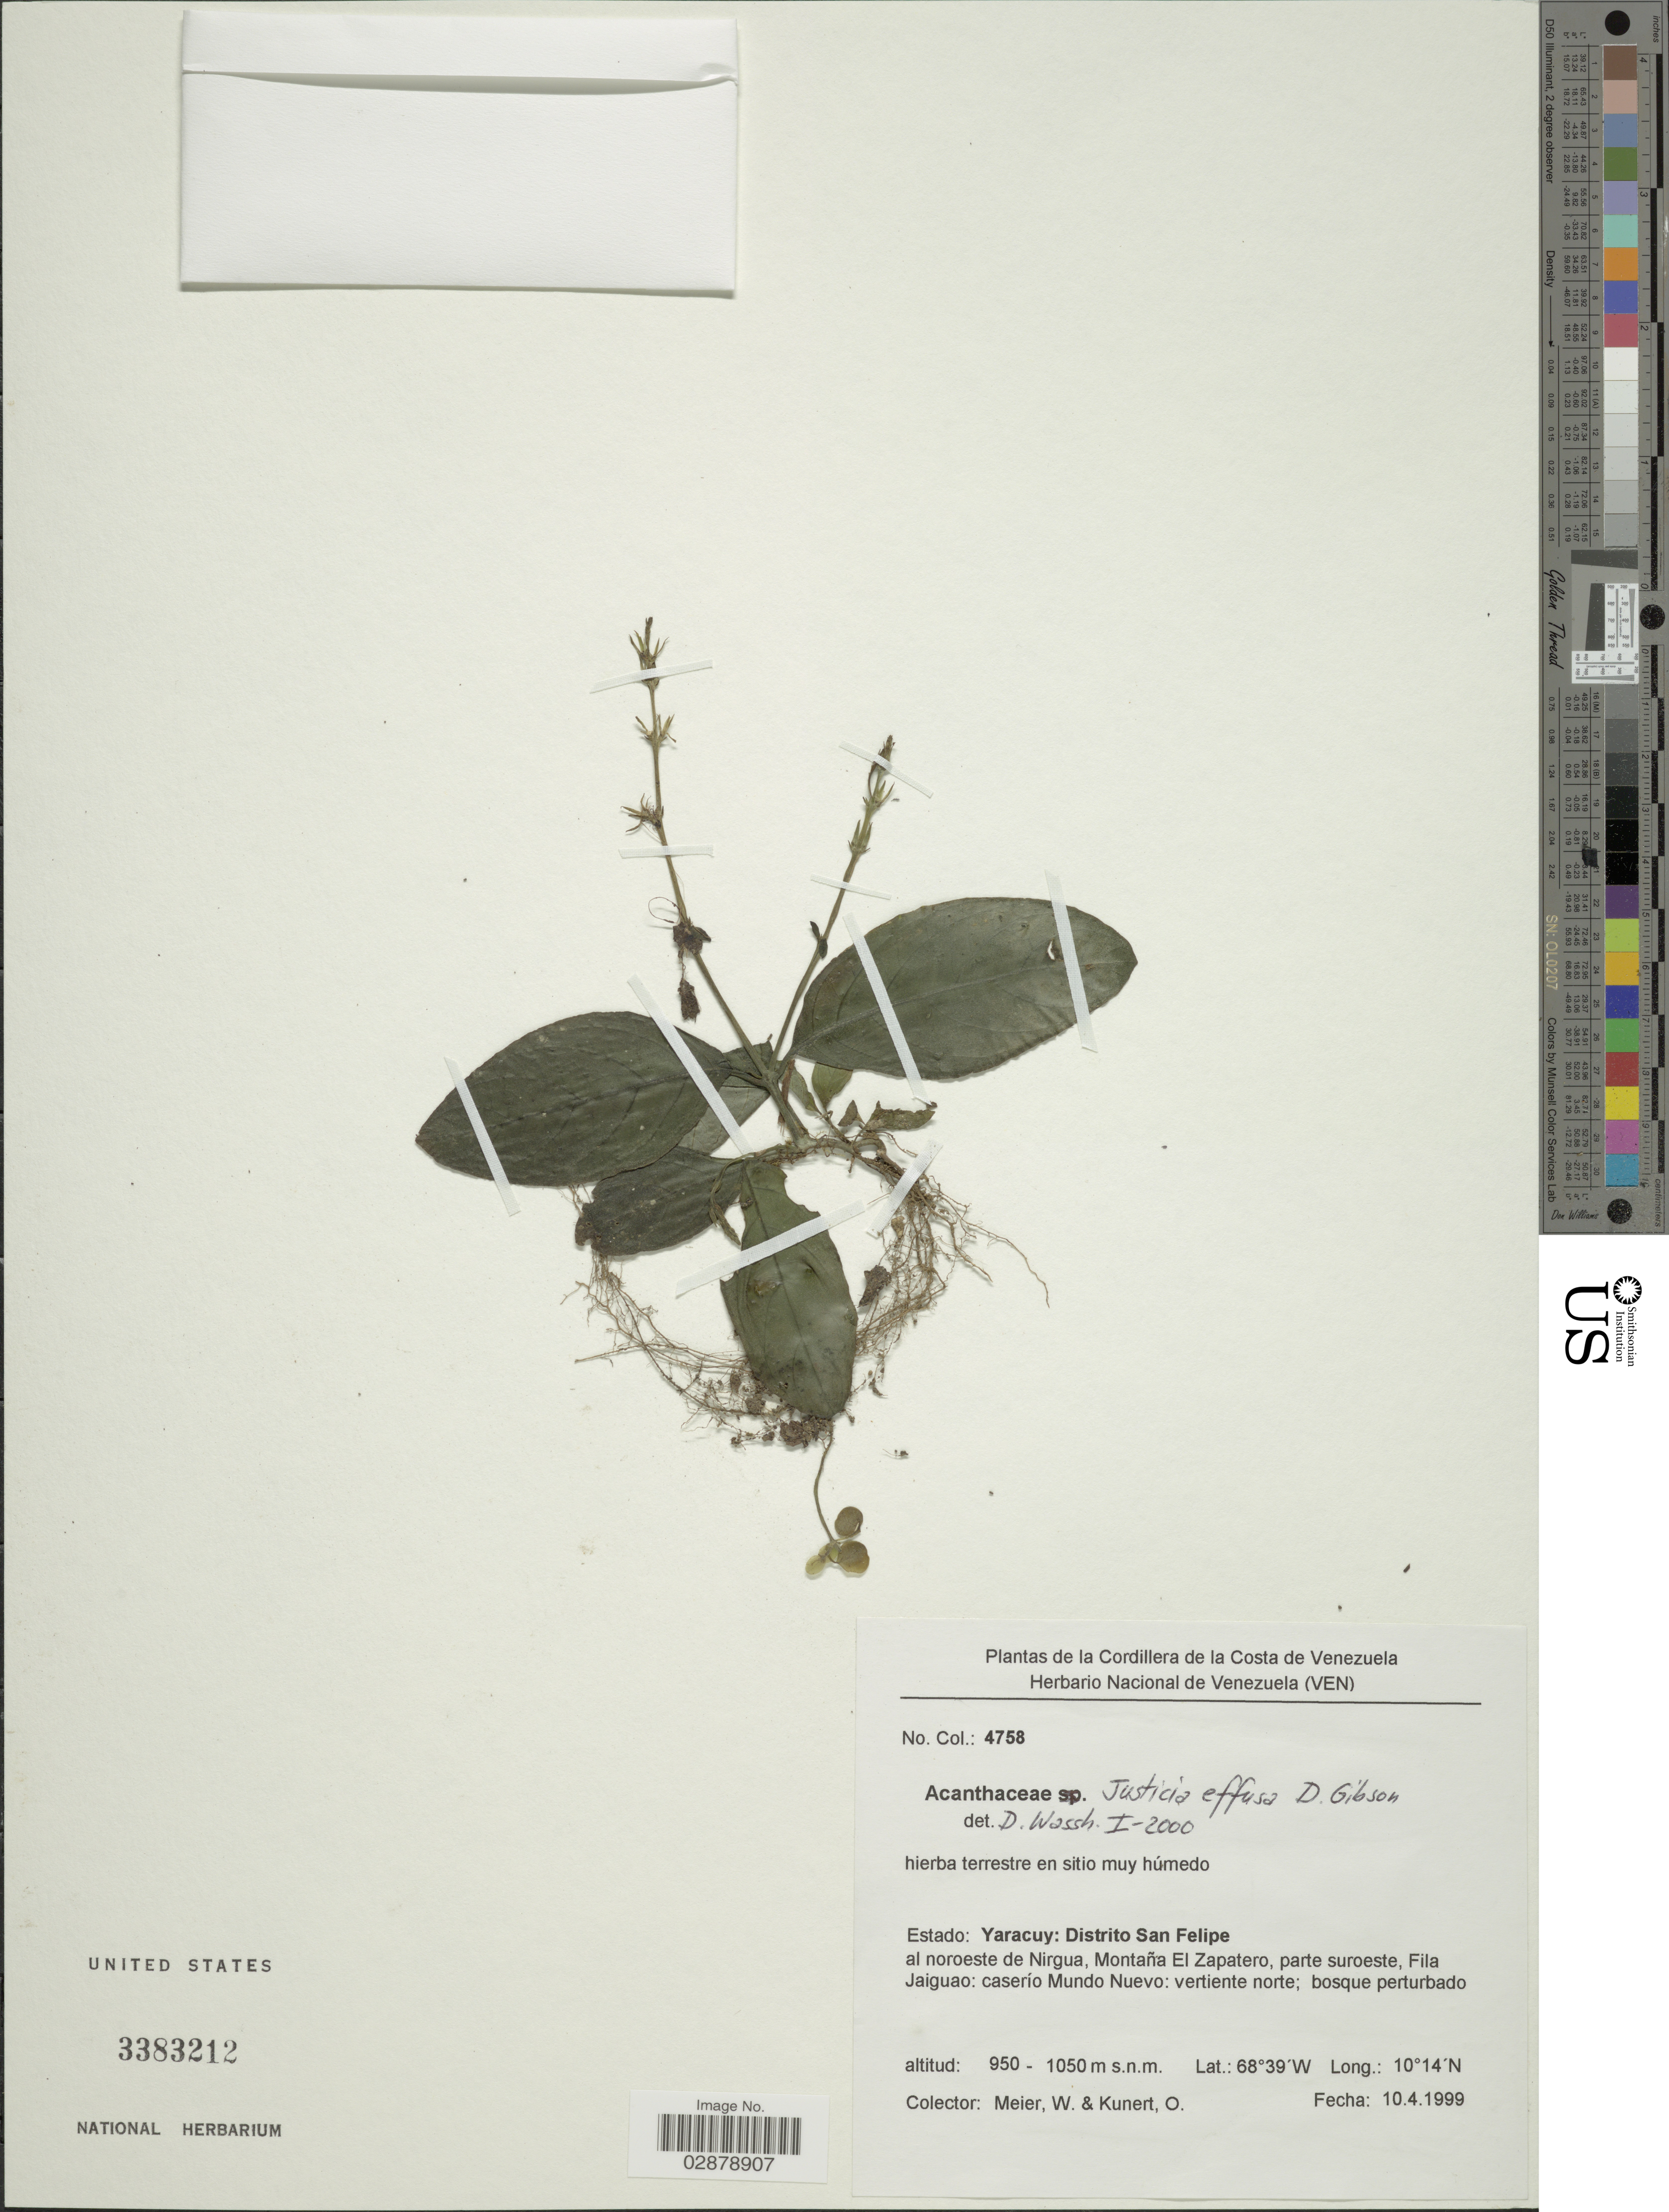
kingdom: Plantae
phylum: Tracheophyta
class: Magnoliopsida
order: Lamiales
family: Acanthaceae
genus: Justicia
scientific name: Justicia effusa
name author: D.N. Gibson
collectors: W. Meier & O. Kunert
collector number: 4758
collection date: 1999-04-10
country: Venezuela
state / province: Yaracuy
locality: Distrito San Felipe. Al noroeste de Nirgua, Montaña El Zapatero, parte suroeste, Fila Jaiguao: caserío Mundo Nuevo: vertiente norte.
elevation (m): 950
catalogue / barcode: US 3383212